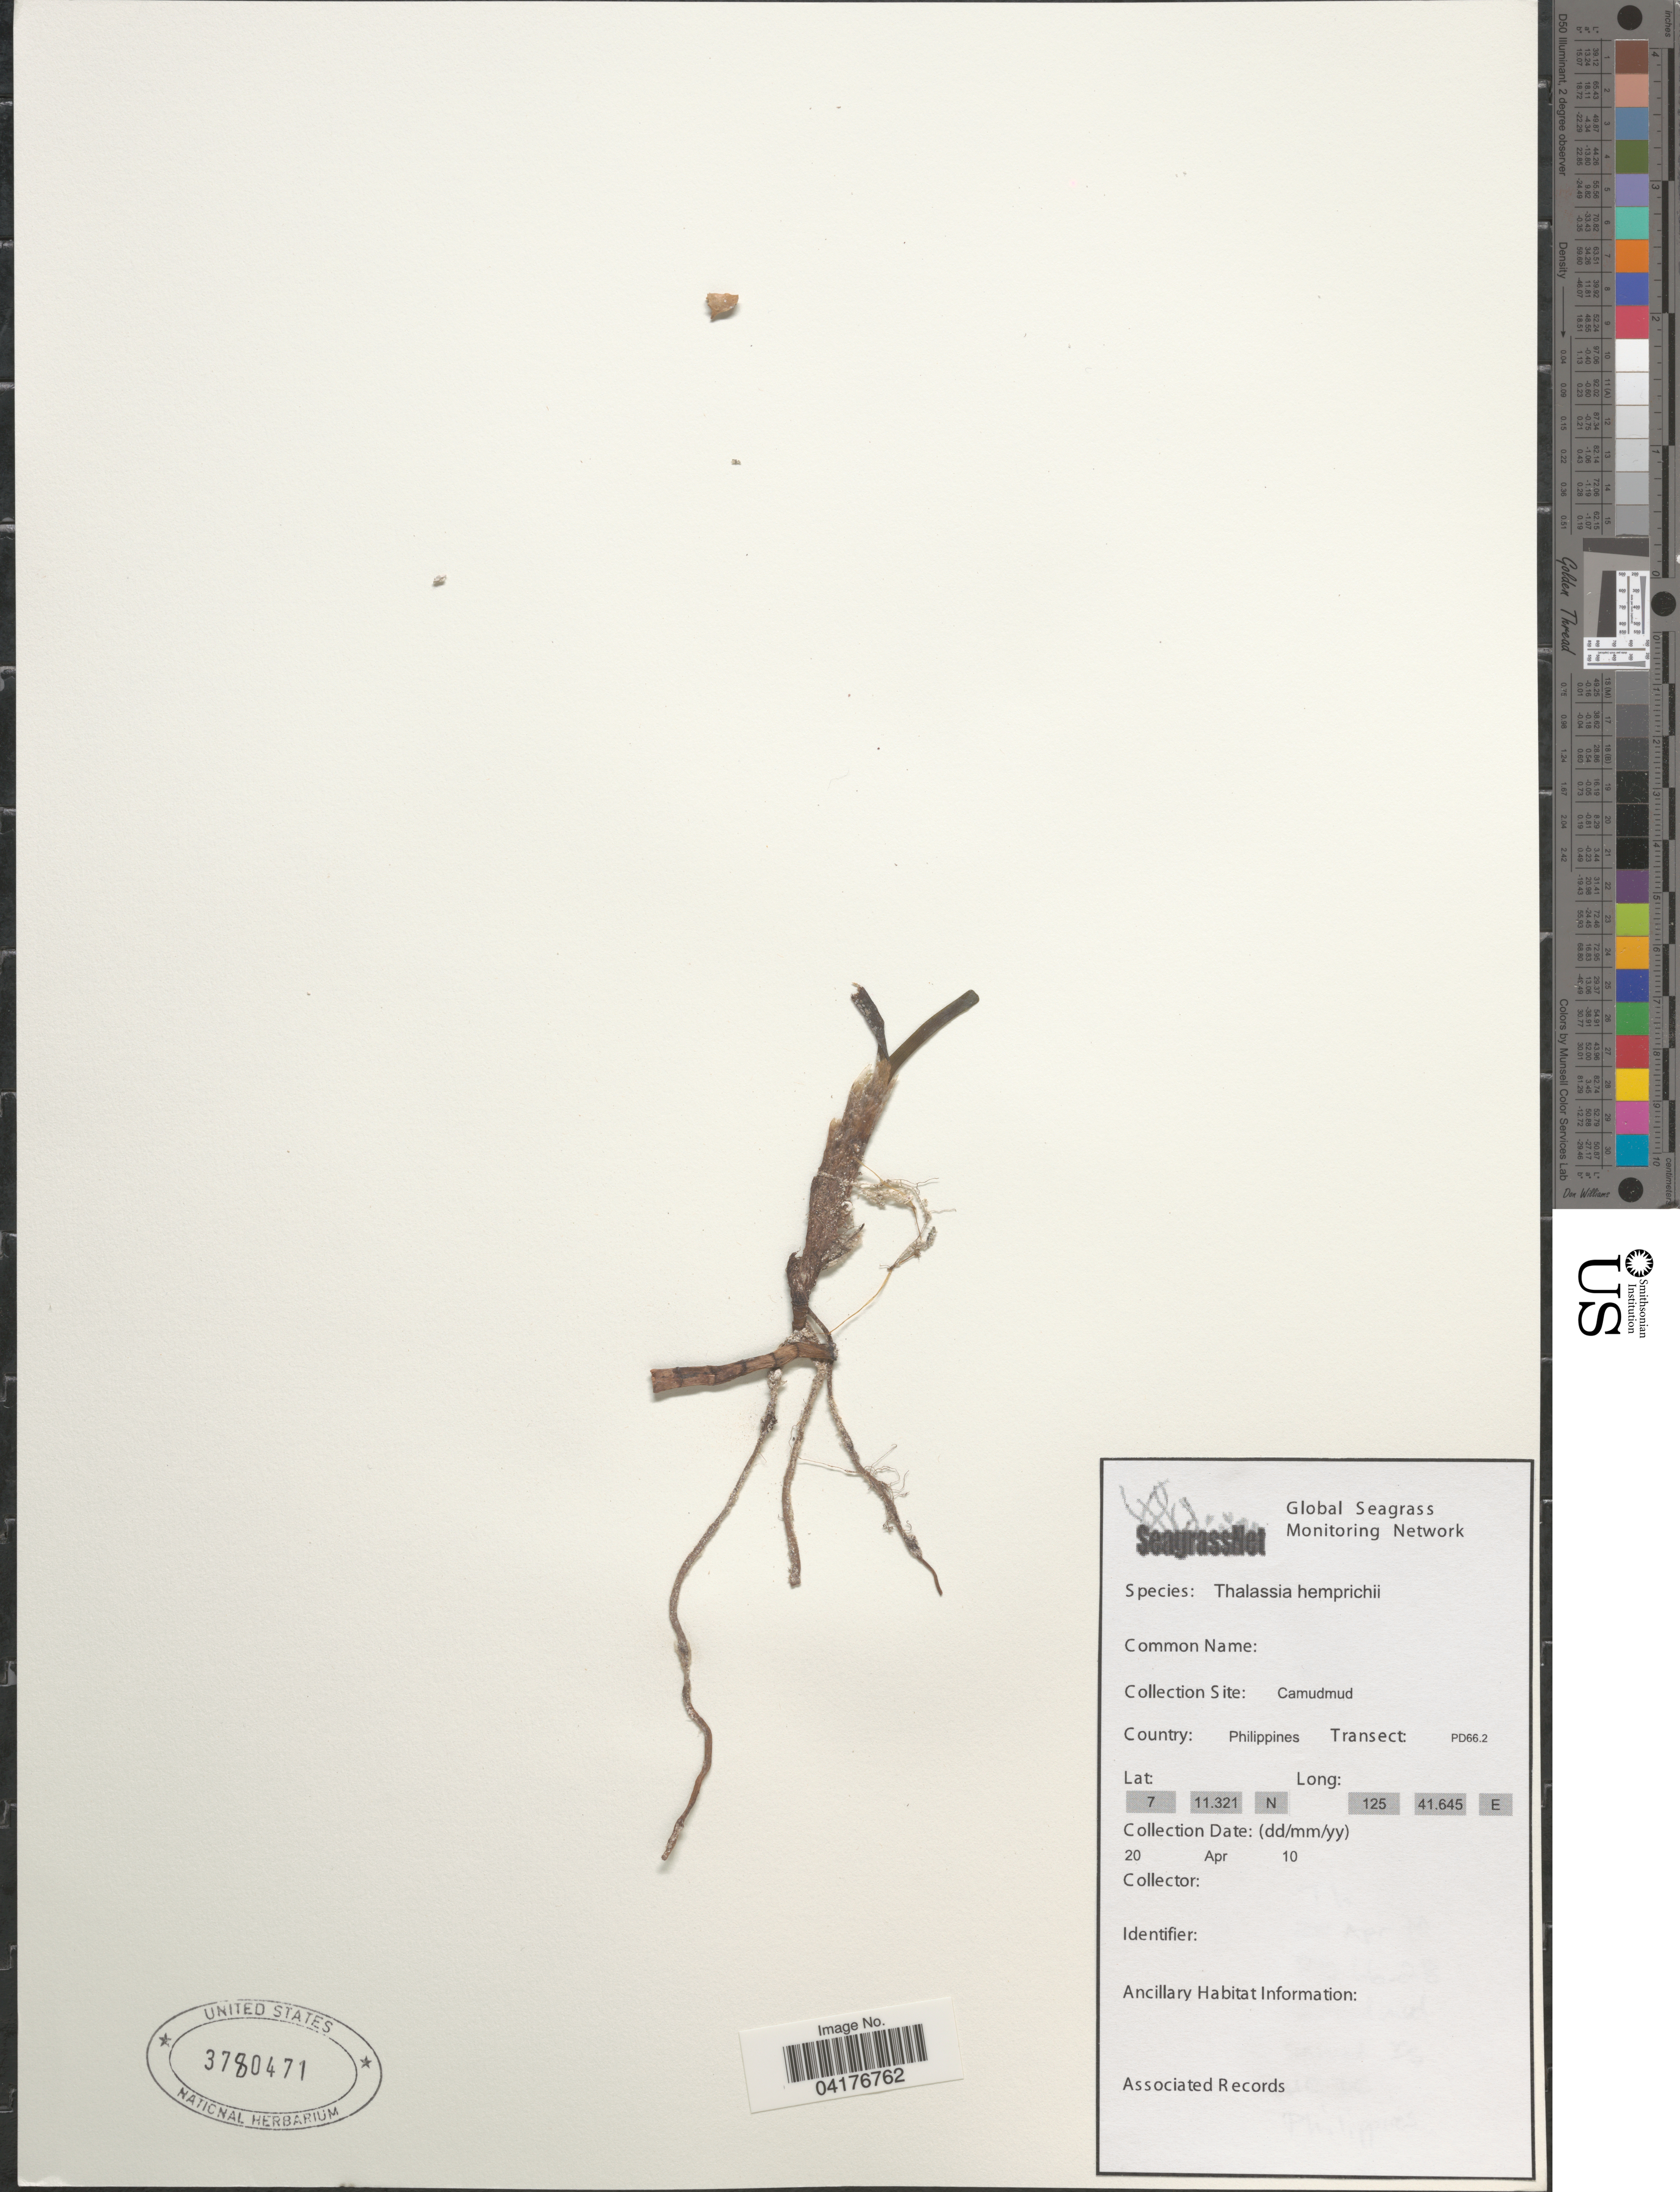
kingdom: Plantae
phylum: Tracheophyta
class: Liliopsida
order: Alismatales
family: Hydrocharitaceae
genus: Enhalus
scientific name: Enhalus acoroides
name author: (L. f.) Royle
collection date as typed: Transcribed d/m/y: 20/4/10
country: Philippines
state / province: Davao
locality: Camudmud. Transect: PD66.2.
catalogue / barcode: US 3780471